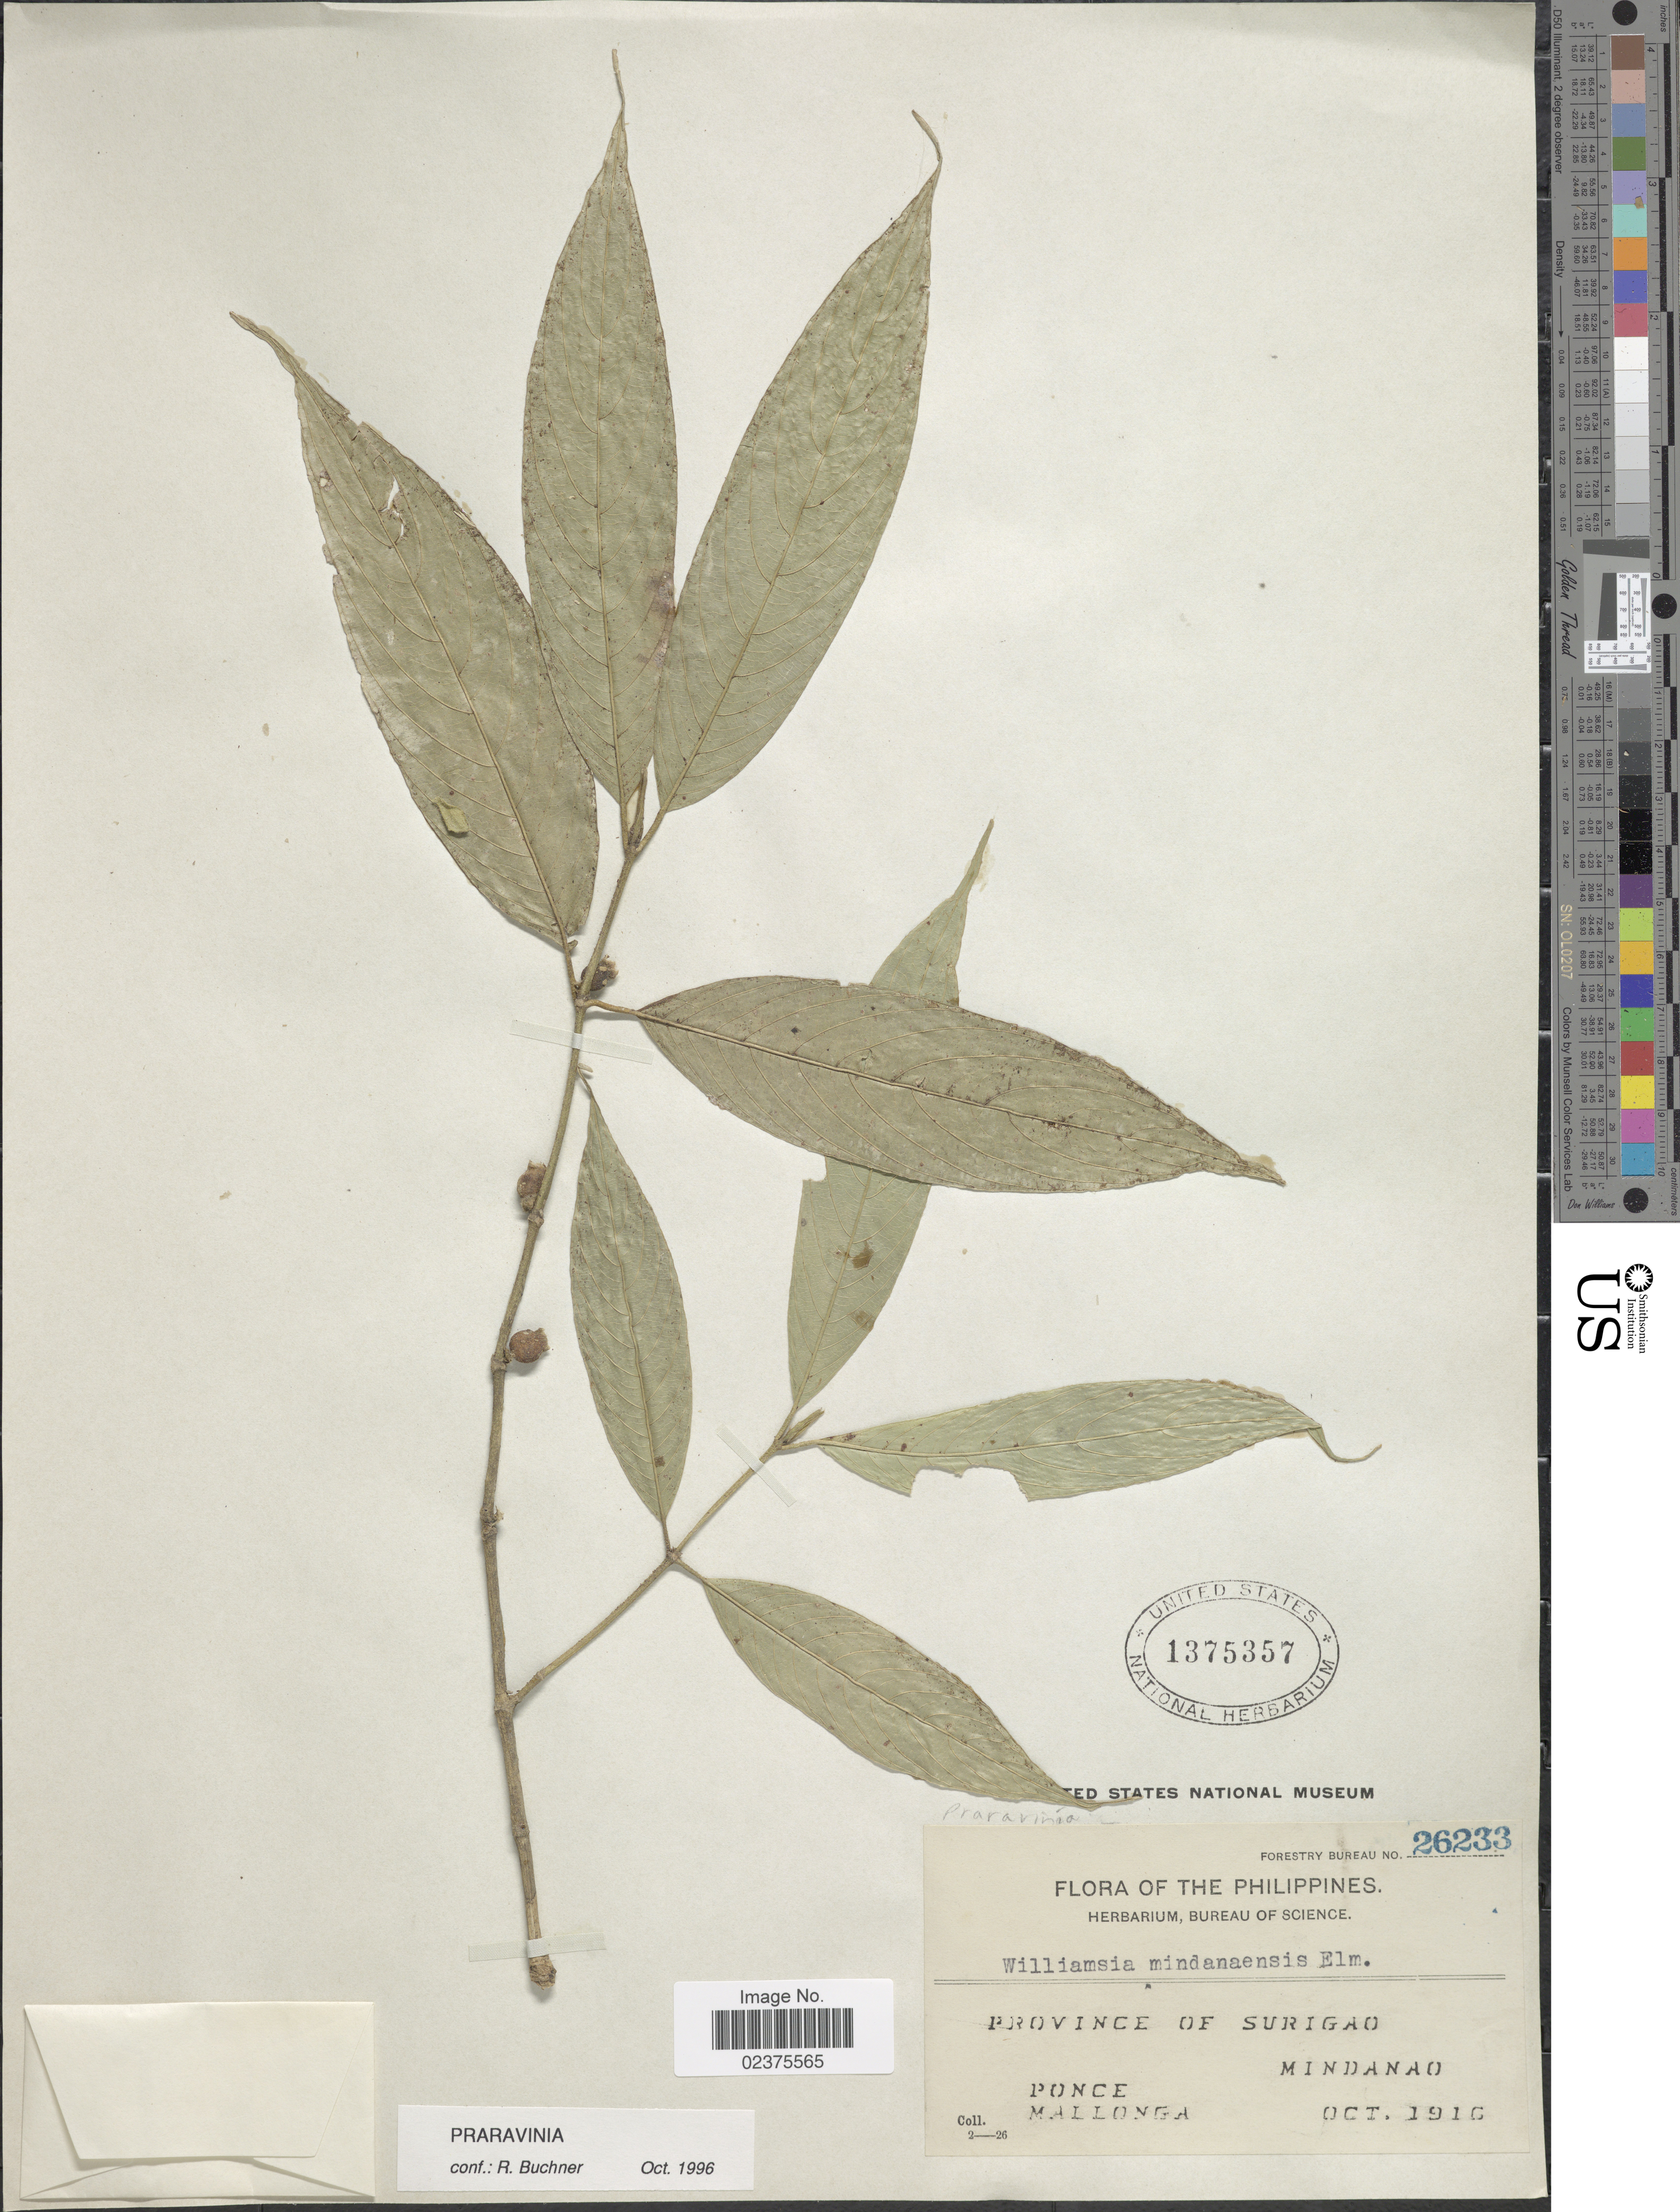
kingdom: Plantae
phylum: Tracheophyta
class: Magnoliopsida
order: Gentianales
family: Rubiaceae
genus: Praravinia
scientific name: Praravinia sp.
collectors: Ponce & Mallonga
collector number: Forestry Bureau 26233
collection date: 1916-10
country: Philippines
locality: Province of Surigao, Mindanao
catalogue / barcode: US 1375357